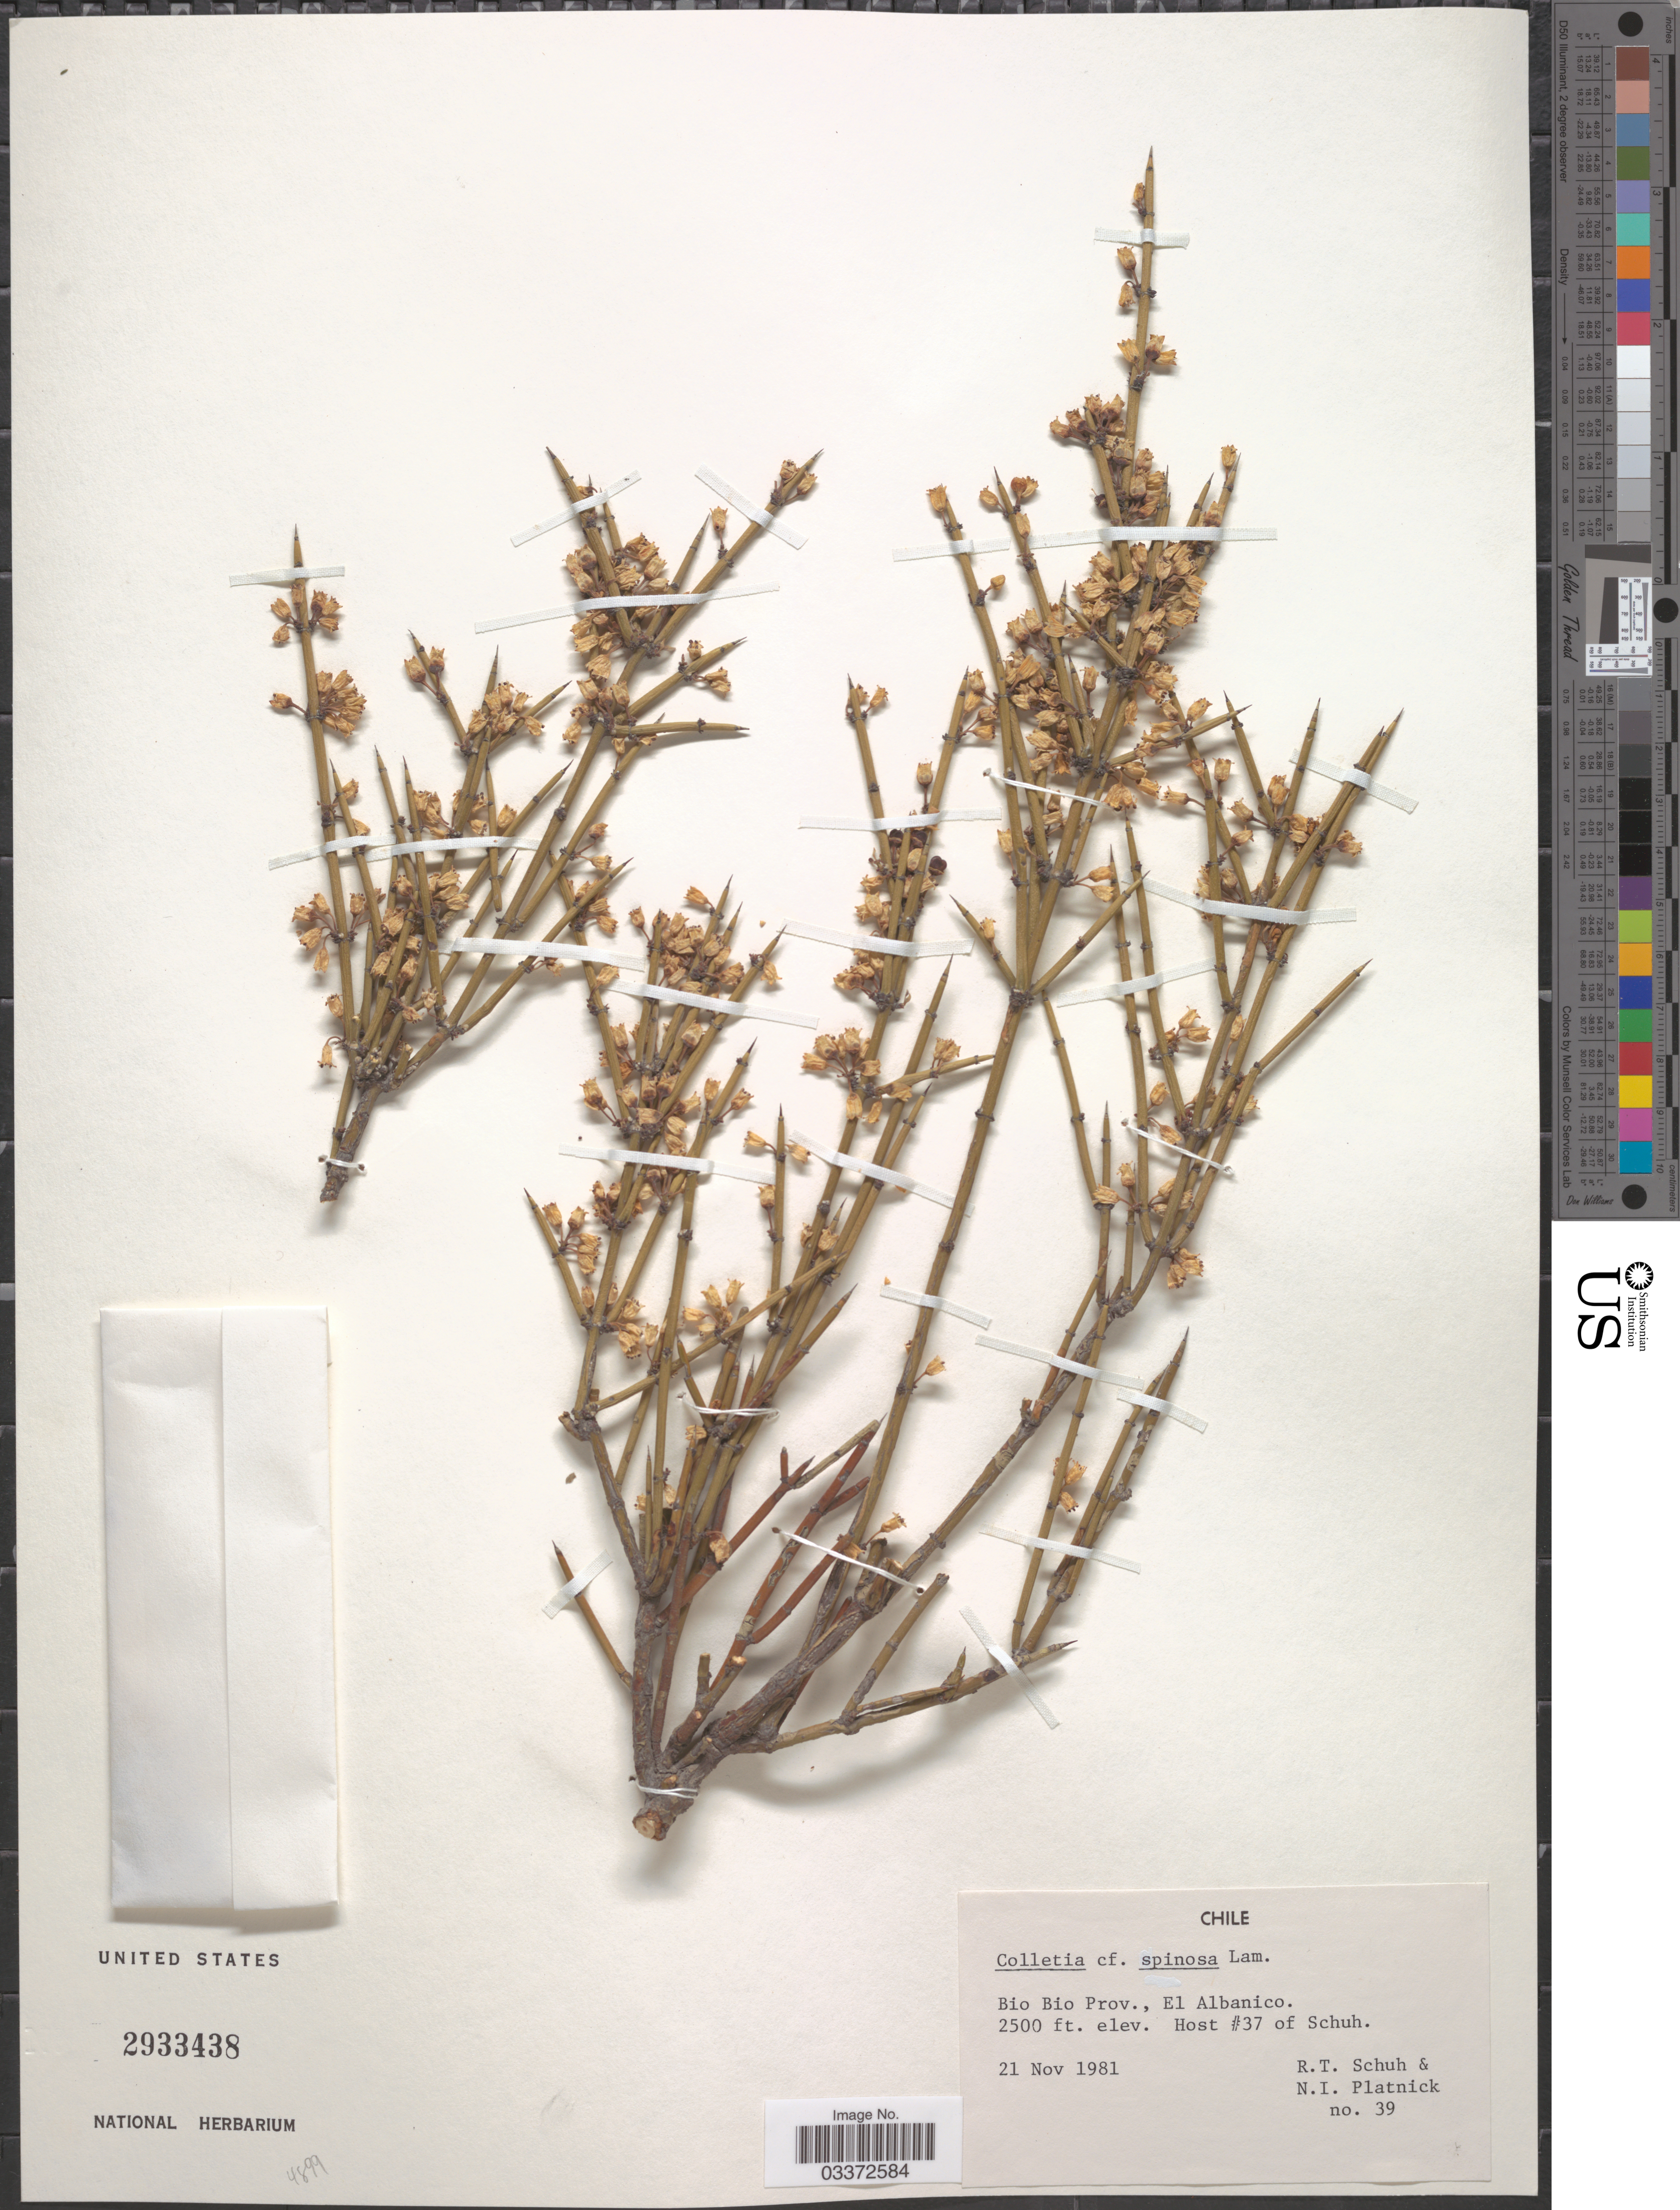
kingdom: Plantae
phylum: Tracheophyta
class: Magnoliopsida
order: Rosales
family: Rhamnaceae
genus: Colletia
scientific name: Colletia spinosa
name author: Lam.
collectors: R. Schuh & N. Platnick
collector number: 39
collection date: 1981-11-21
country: Chile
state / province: Bio-Bío (VIII)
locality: Bio Bio Prov., El Albanico.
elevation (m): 762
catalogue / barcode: US 2933438